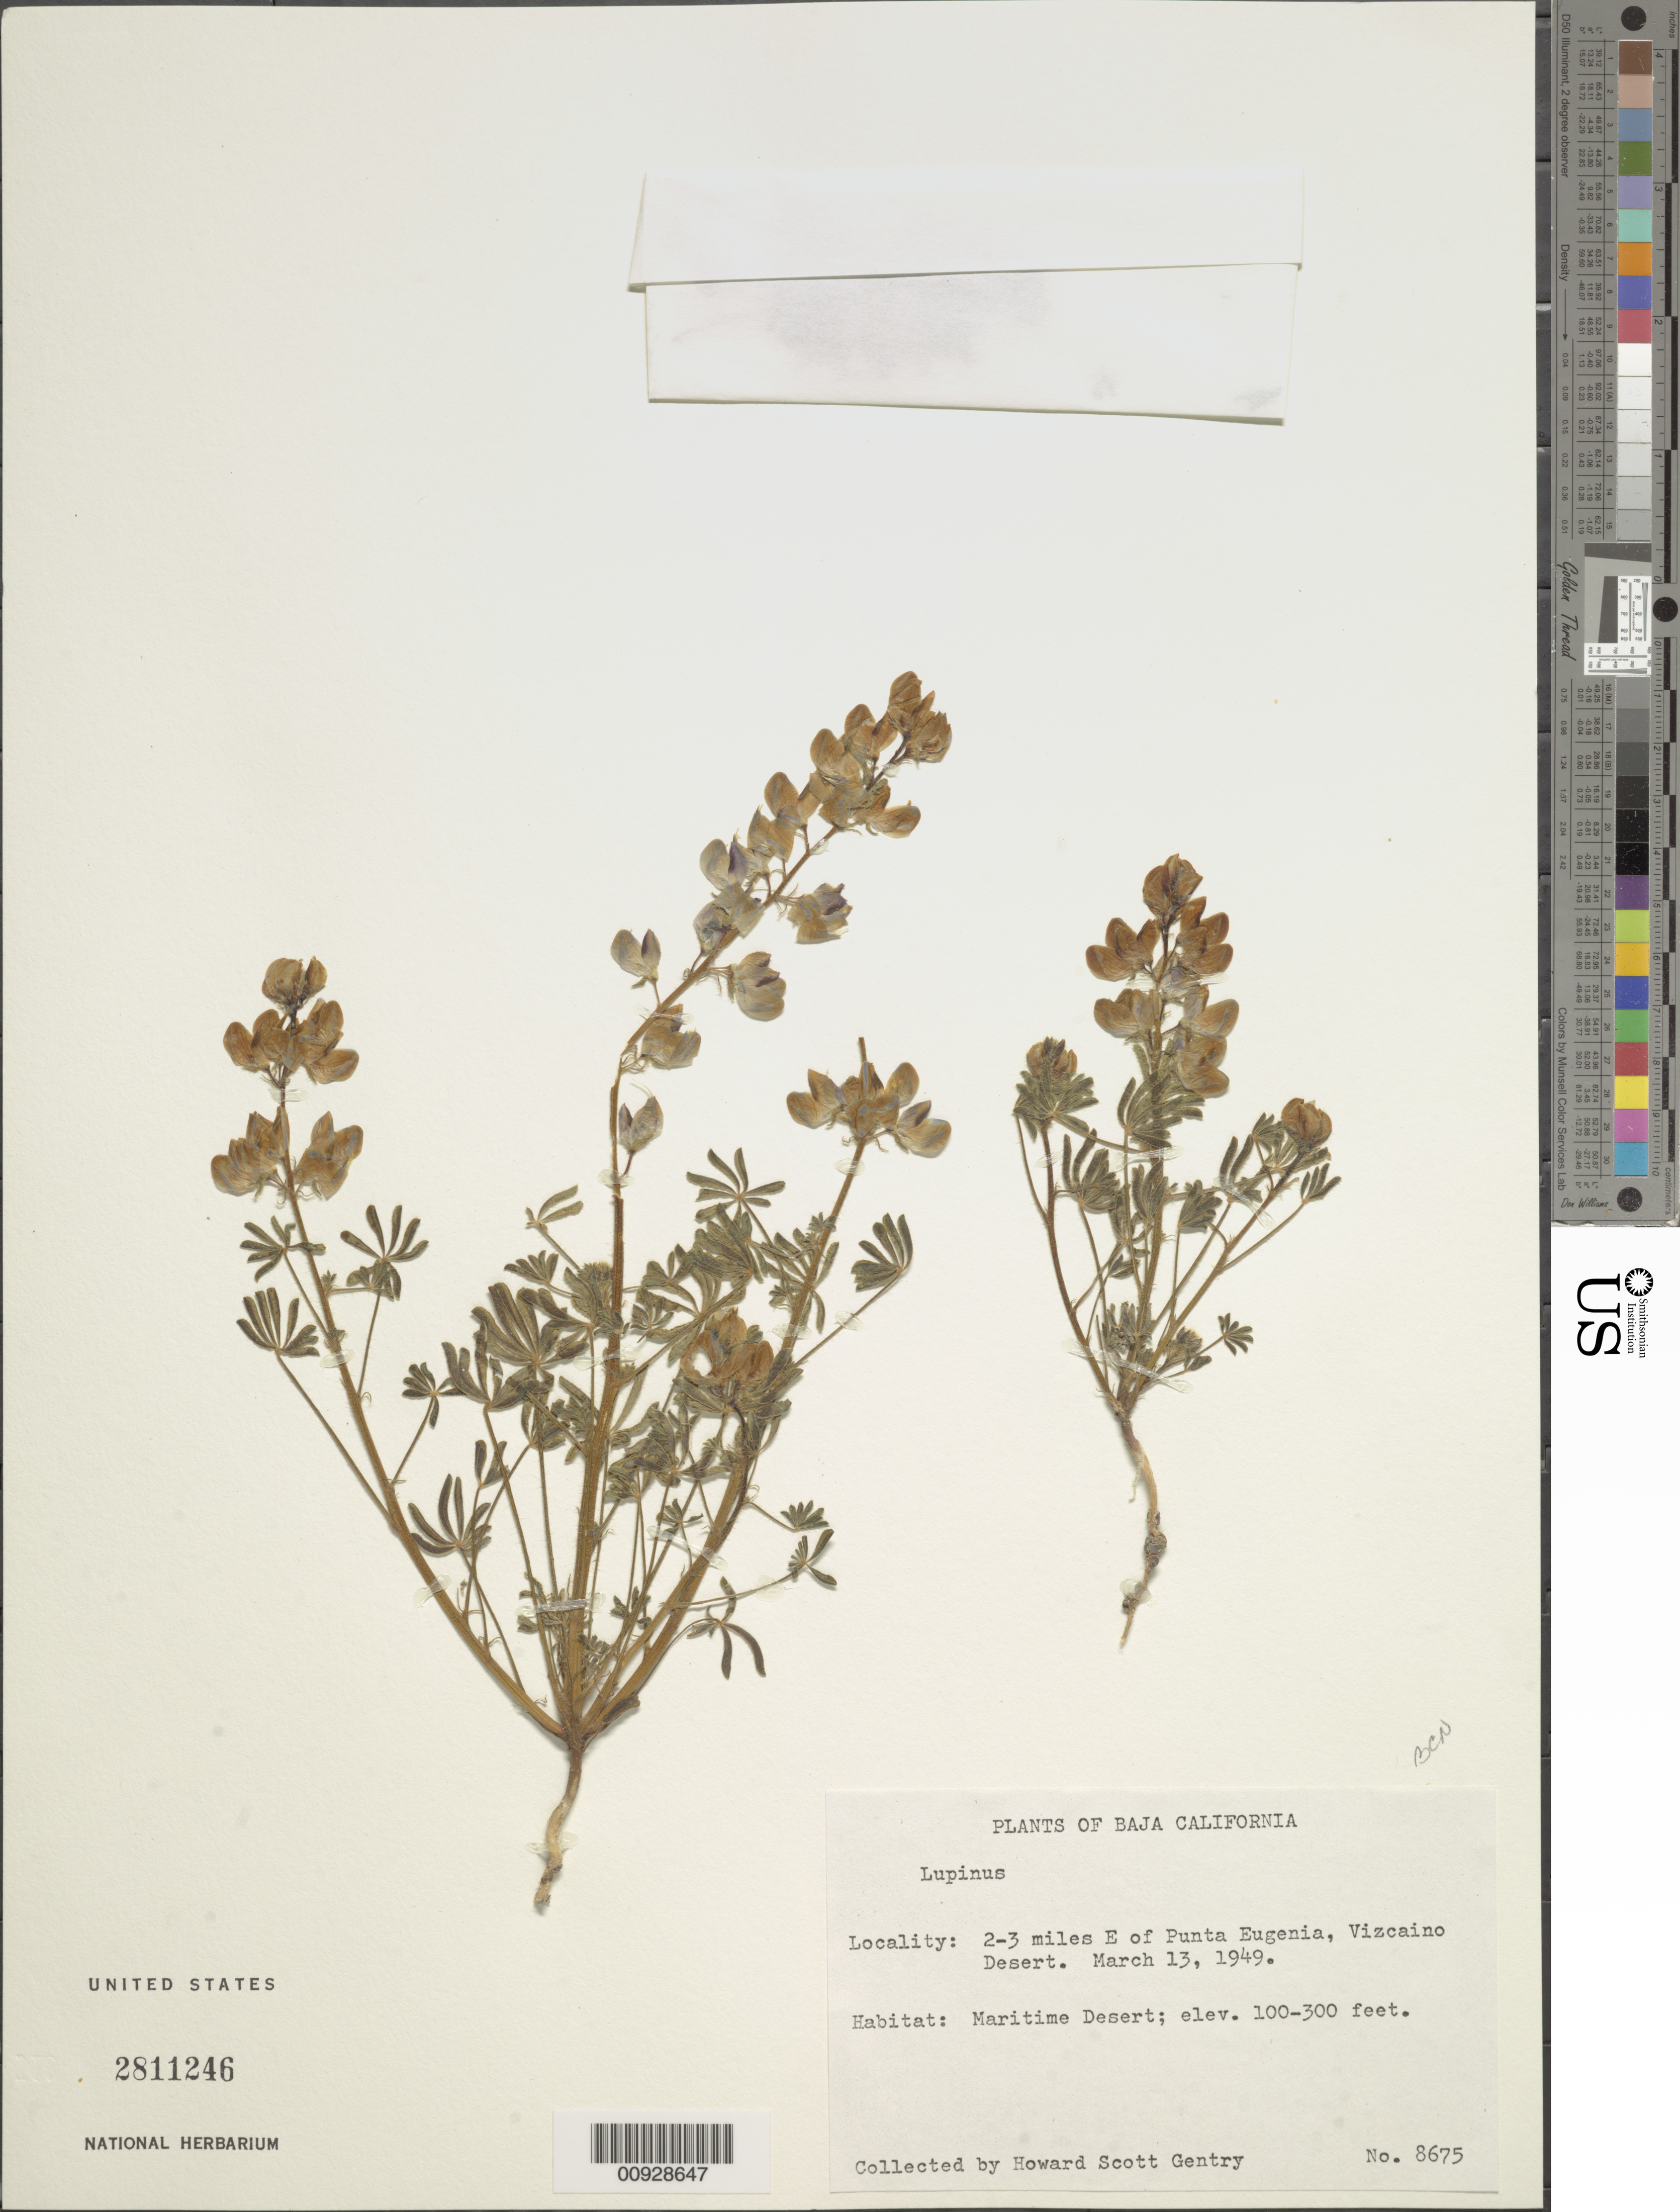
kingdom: Plantae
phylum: Tracheophyta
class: Magnoliopsida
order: Fabales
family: Fabaceae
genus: Lupinus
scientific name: Lupinus sp.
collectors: H. S. Gentry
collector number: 8675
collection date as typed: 13 Mar 1949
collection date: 1949-03-13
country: Mexico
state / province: Baja California Norte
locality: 2-3 miles E of Punta Eugenia, Vizcaino Desert.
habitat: Maritime Desert.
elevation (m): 30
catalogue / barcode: US 2811246